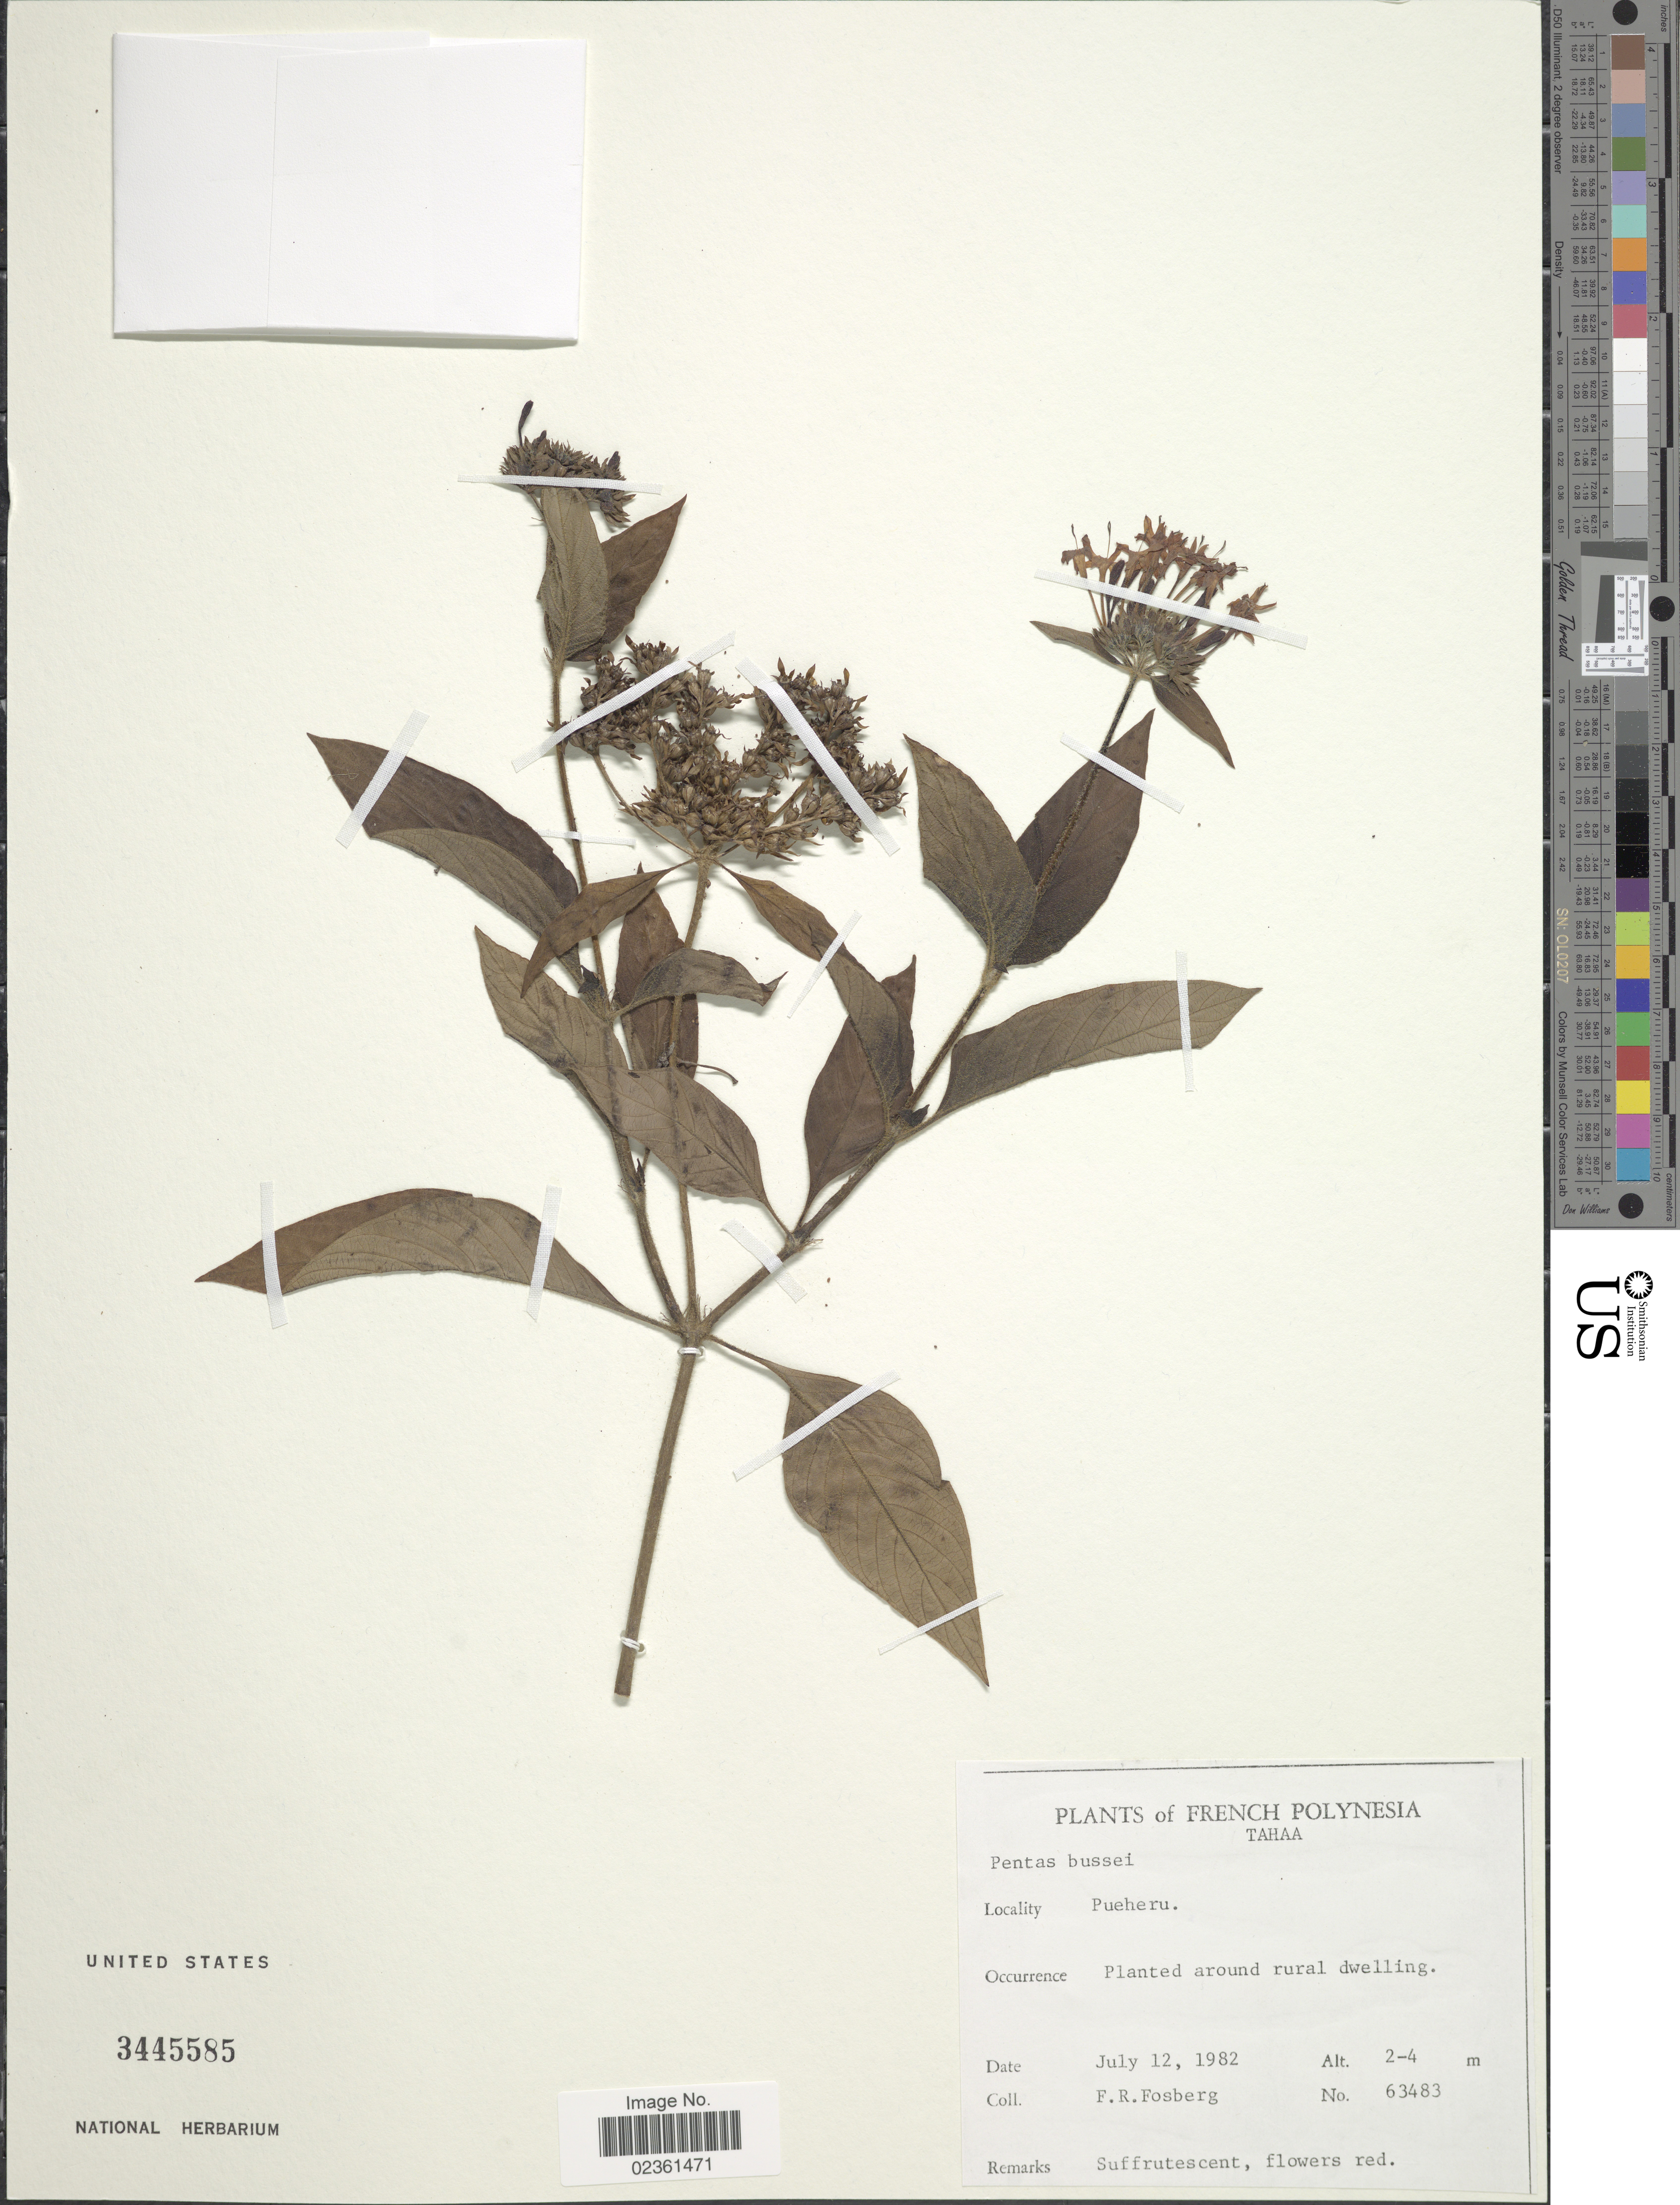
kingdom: Plantae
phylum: Tracheophyta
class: Magnoliopsida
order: Gentianales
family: Rubiaceae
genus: Pentas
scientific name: Pentas lanceolata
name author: (Forssk.) Deflers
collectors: F. R. Fosberg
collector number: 63483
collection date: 1982-07-12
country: French Polynesia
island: Tahaa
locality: Tahaa, Pueheru, around rural dwelling.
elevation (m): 2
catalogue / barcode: US 3445585